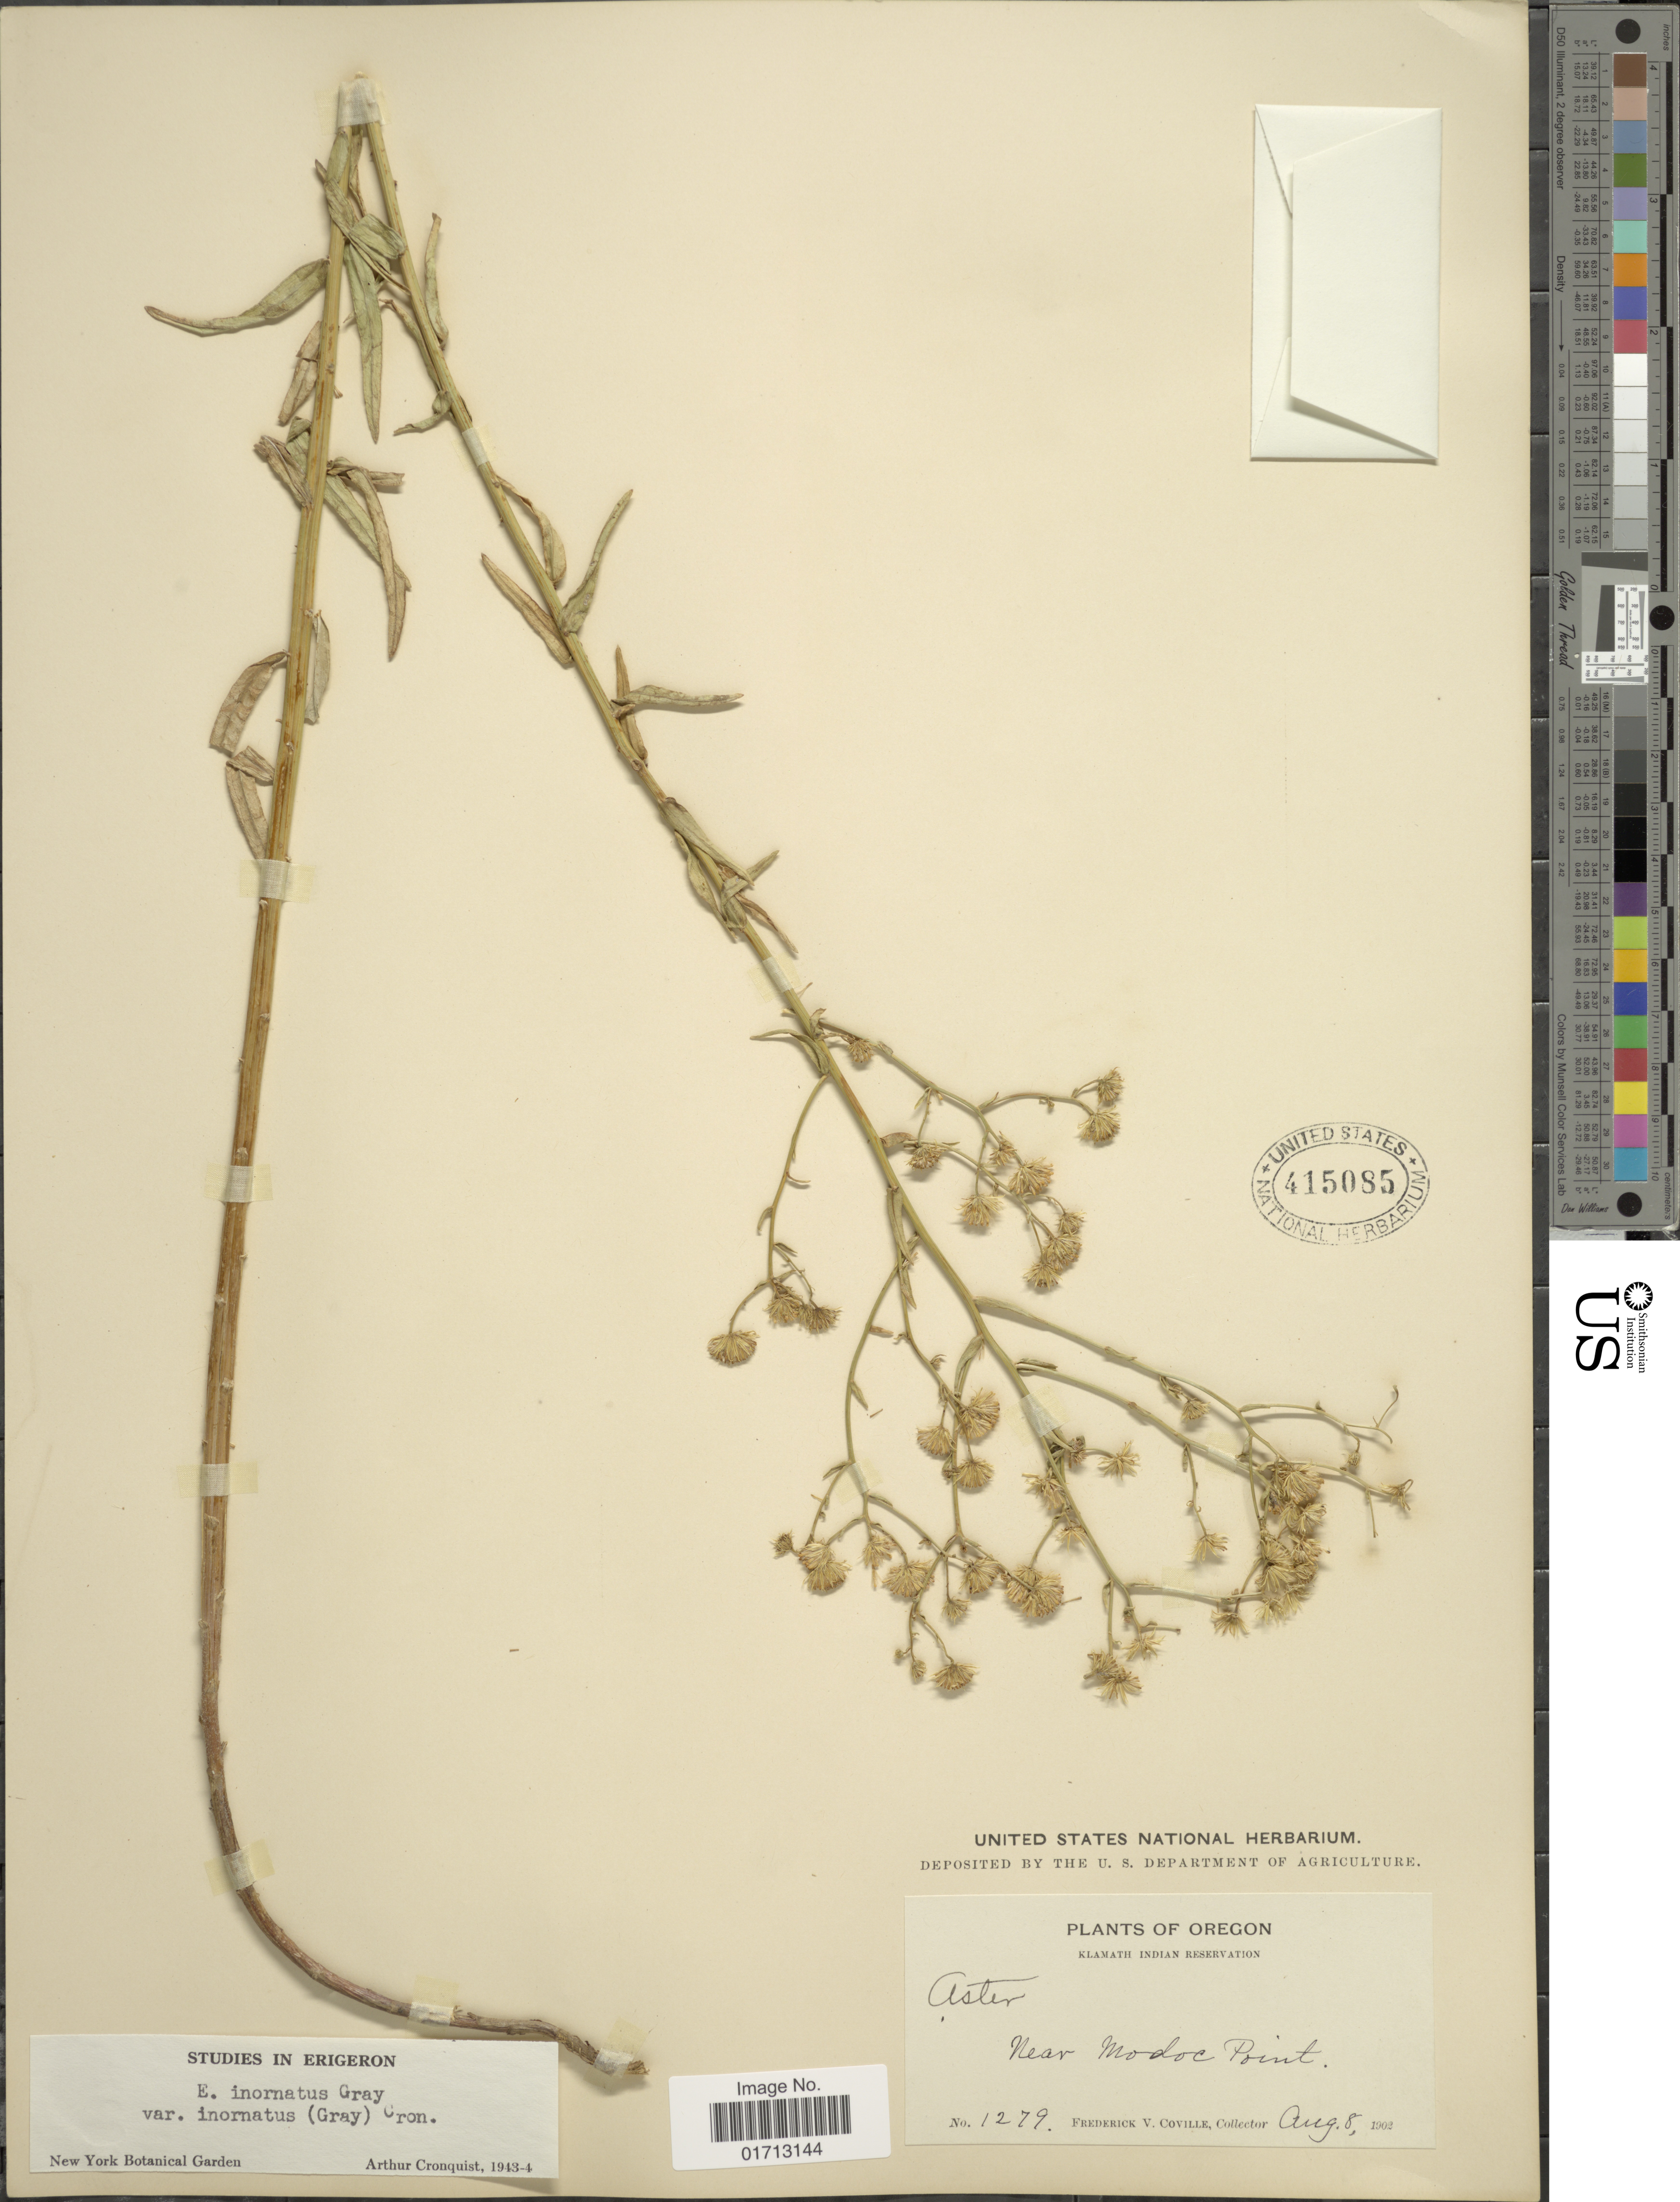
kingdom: Plantae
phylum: Tracheophyta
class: Magnoliopsida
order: Asterales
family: Asteraceae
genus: Erigeron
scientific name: Erigeron inornatus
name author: (A. Gray) A. Gray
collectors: F. V. Coville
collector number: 1279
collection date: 1902-08-08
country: United States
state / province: Oregon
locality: Klamath Indian Reservation, Near Modoc Point.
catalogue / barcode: US 415085